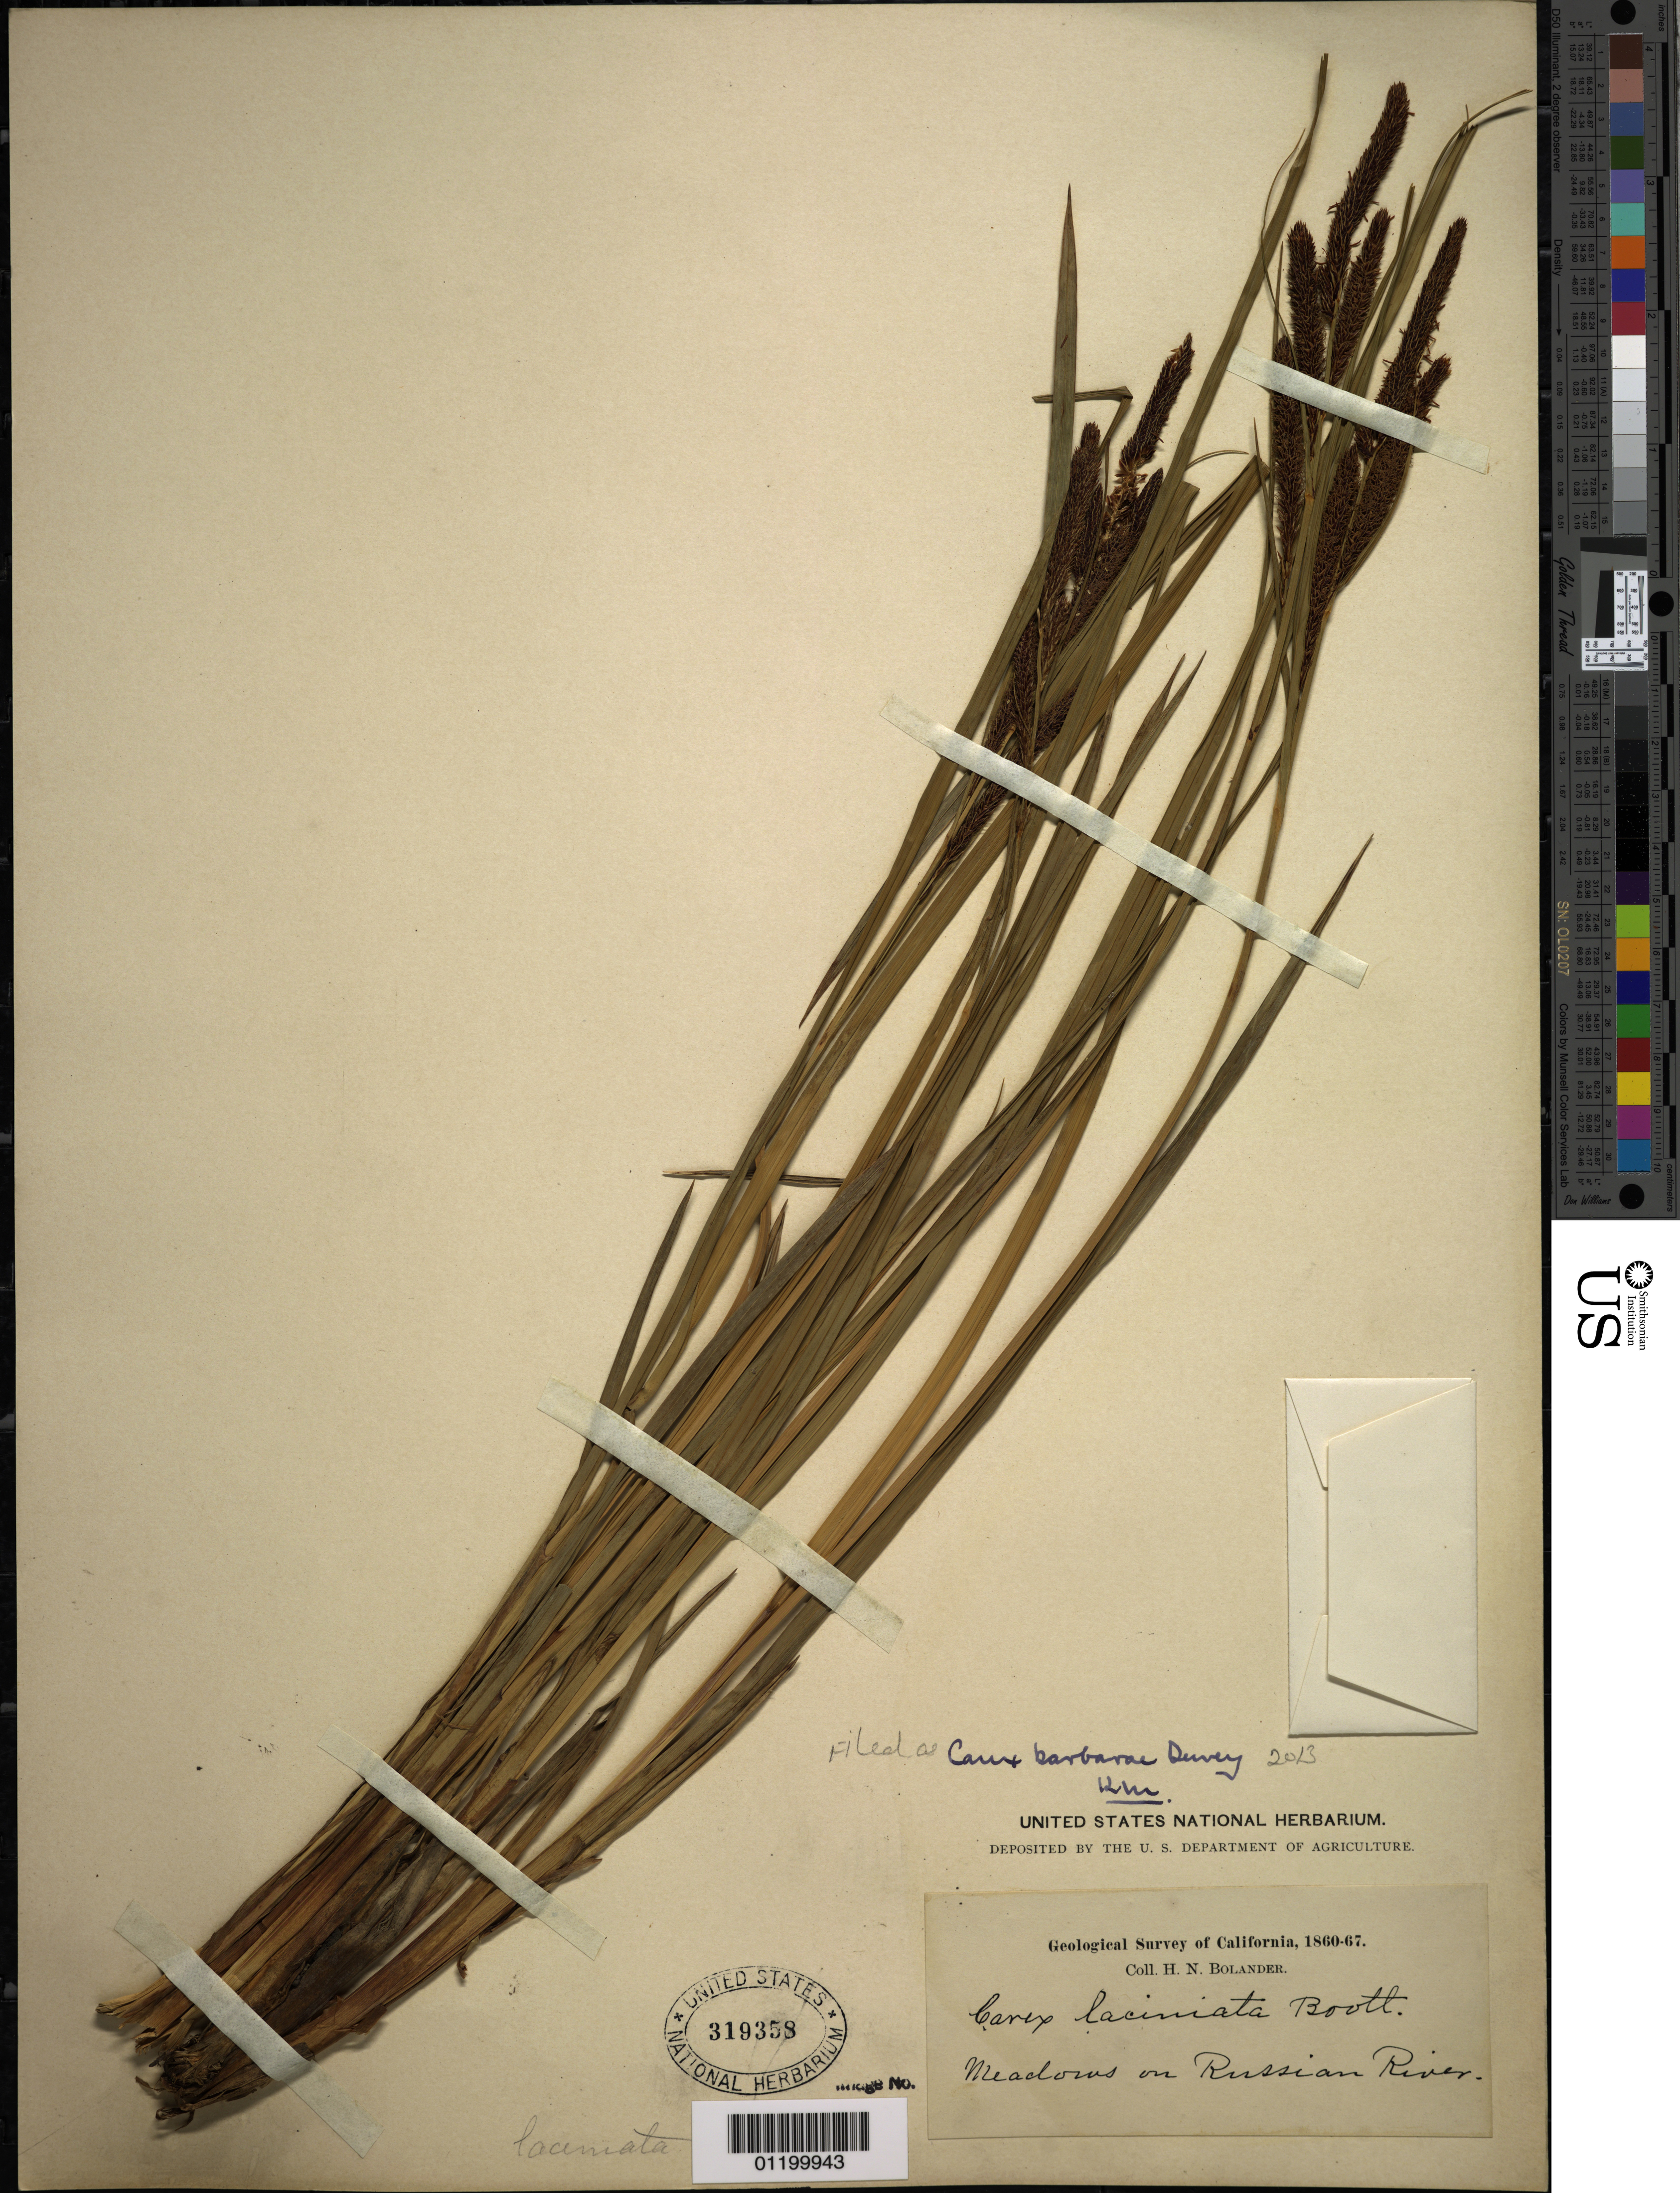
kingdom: Plantae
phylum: Tracheophyta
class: Liliopsida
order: Poales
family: Cyperaceae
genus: Carex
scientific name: Carex barbarae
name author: Dewey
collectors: H. Bolander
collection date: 1860/1867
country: United States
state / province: California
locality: Meadows on Russian River.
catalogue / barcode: US 319358